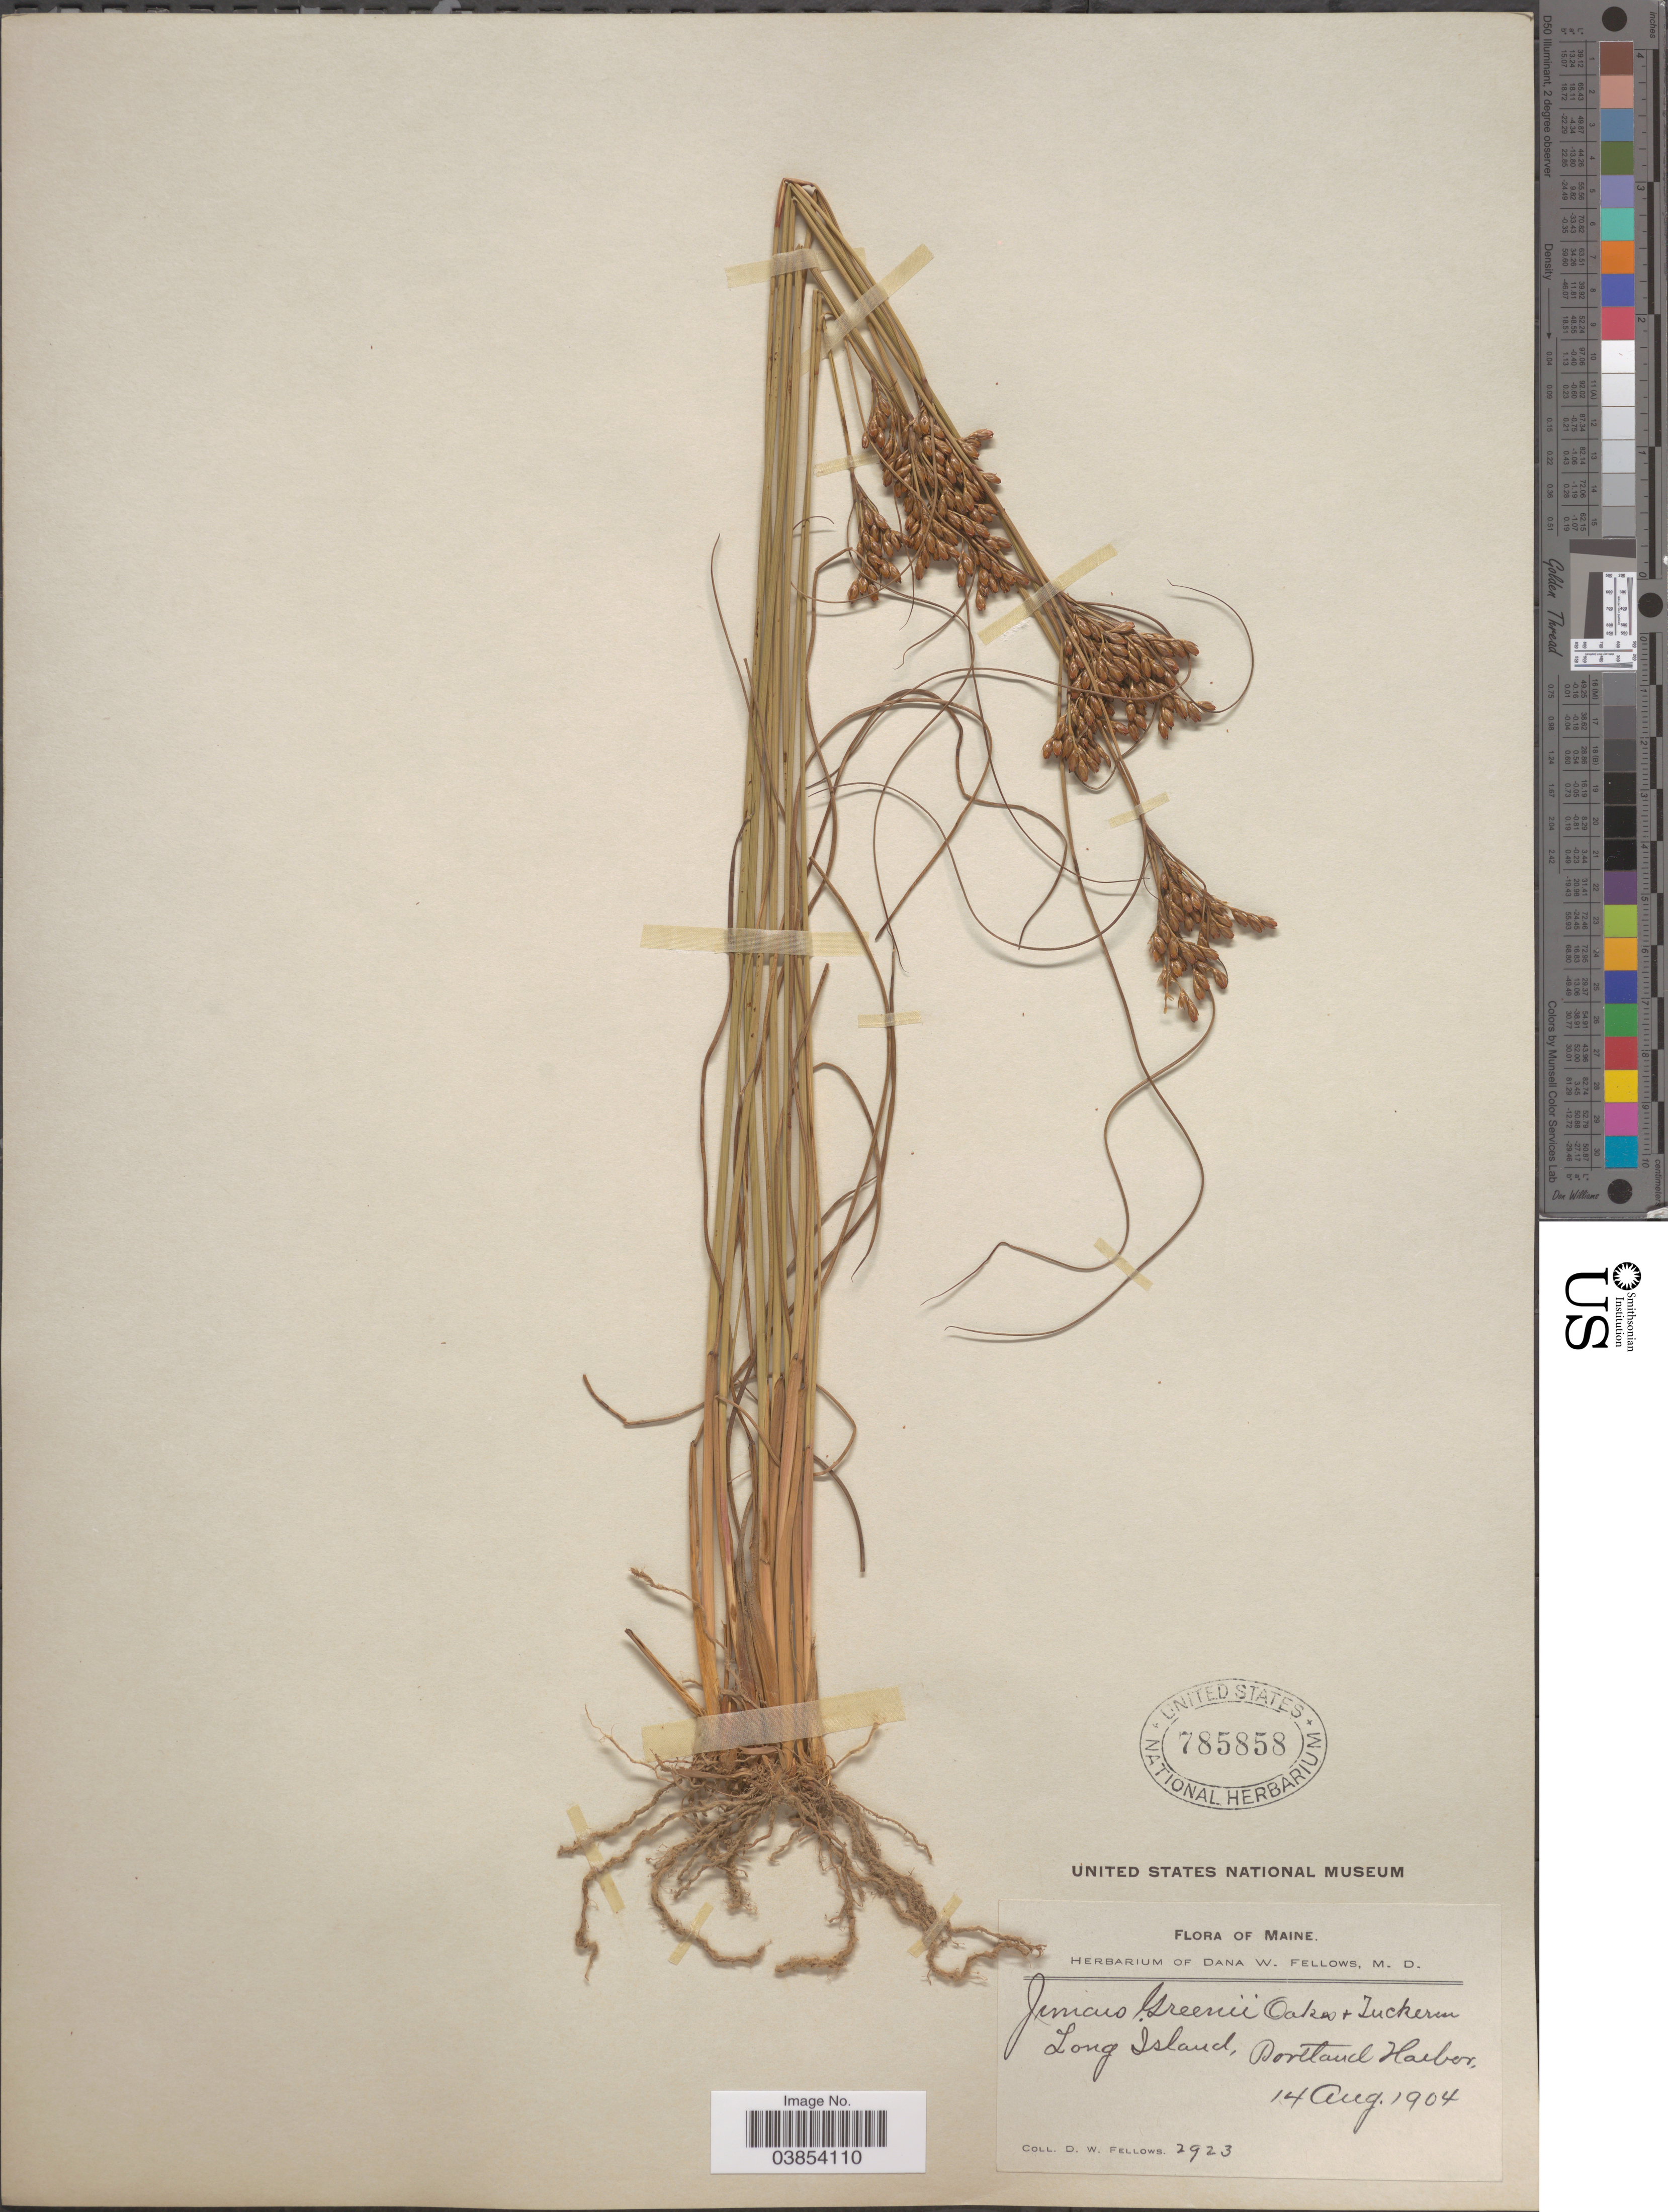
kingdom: Plantae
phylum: Tracheophyta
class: Liliopsida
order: Poales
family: Juncaceae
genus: Juncus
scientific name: Juncus greenei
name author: Oakes & Tuck.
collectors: D. W. Fellows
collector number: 2923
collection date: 1904-08-14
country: United States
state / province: Maine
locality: Long Island, Portland Harbor.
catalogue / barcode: US 785858